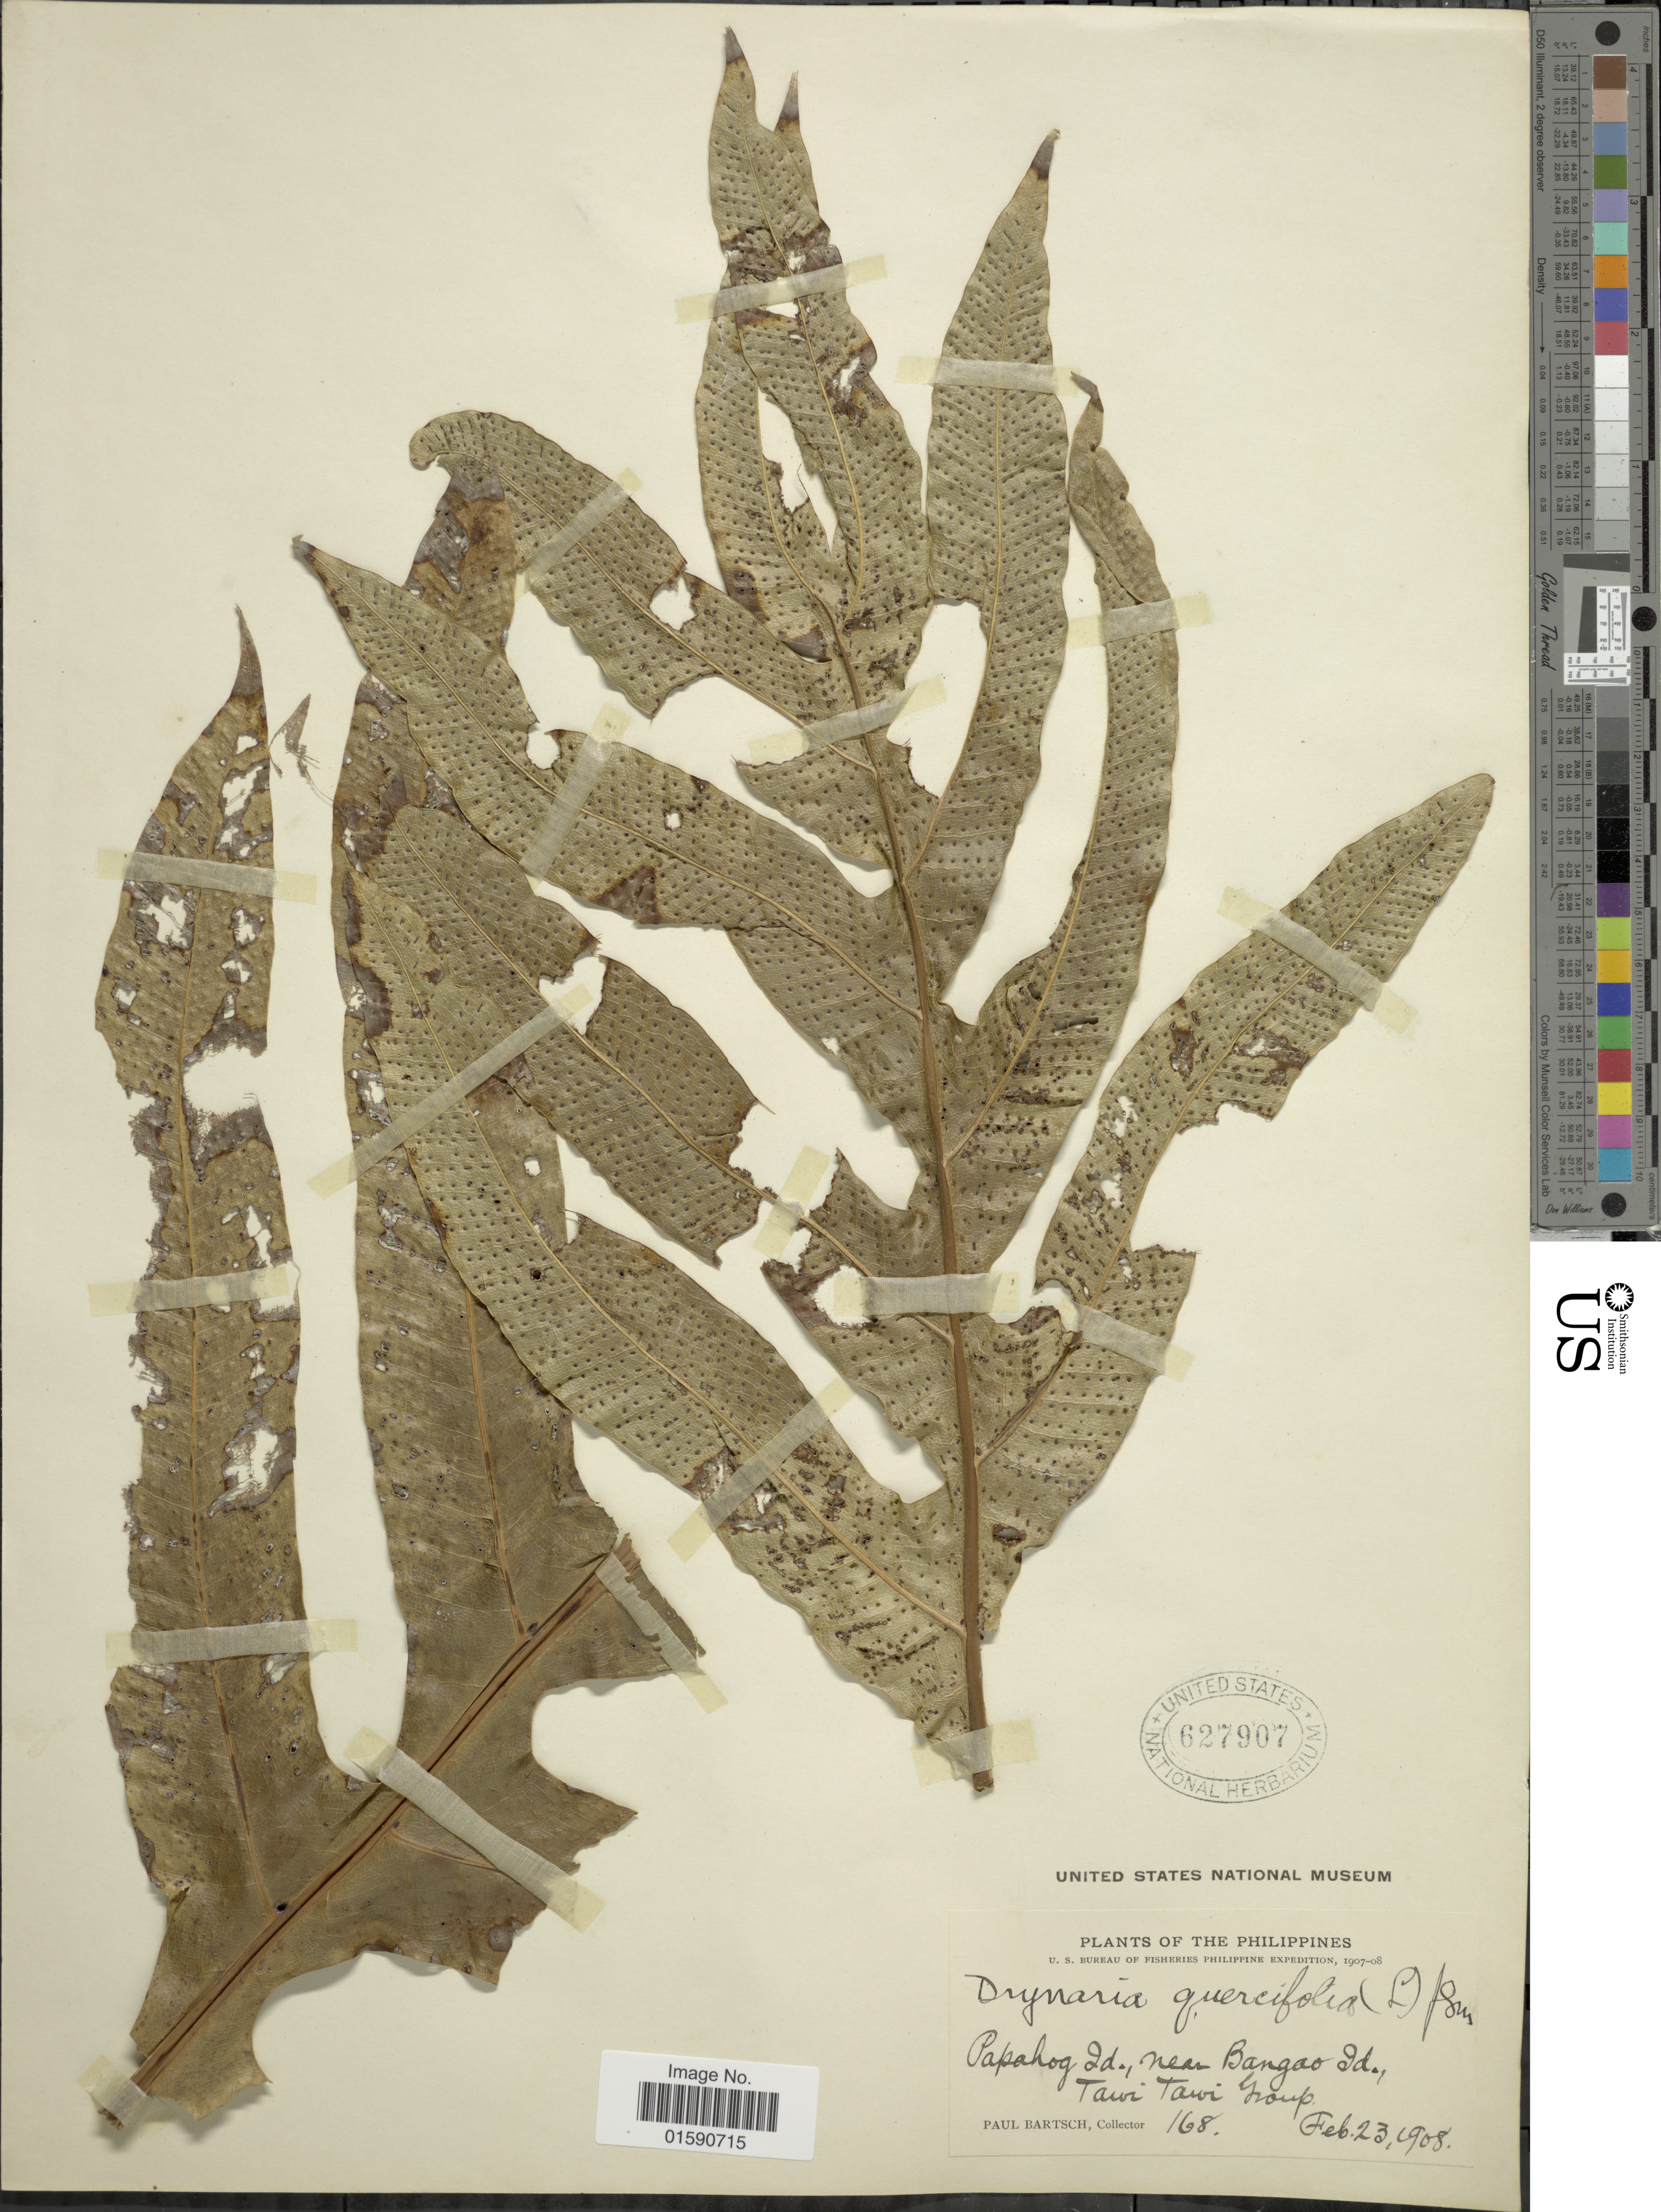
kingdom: Plantae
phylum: Tracheophyta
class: Polypodiopsida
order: Polypodiales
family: Polypodiaceae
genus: Drynaria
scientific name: Drynaria quercifolia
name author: (L.) J. Sm.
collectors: P. Bartsch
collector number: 168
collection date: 1908-02-23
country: Philippines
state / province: Muslim Mindanao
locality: Papahog Id., near Bangao Id., Tawi Tawi Group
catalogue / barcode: US 627907